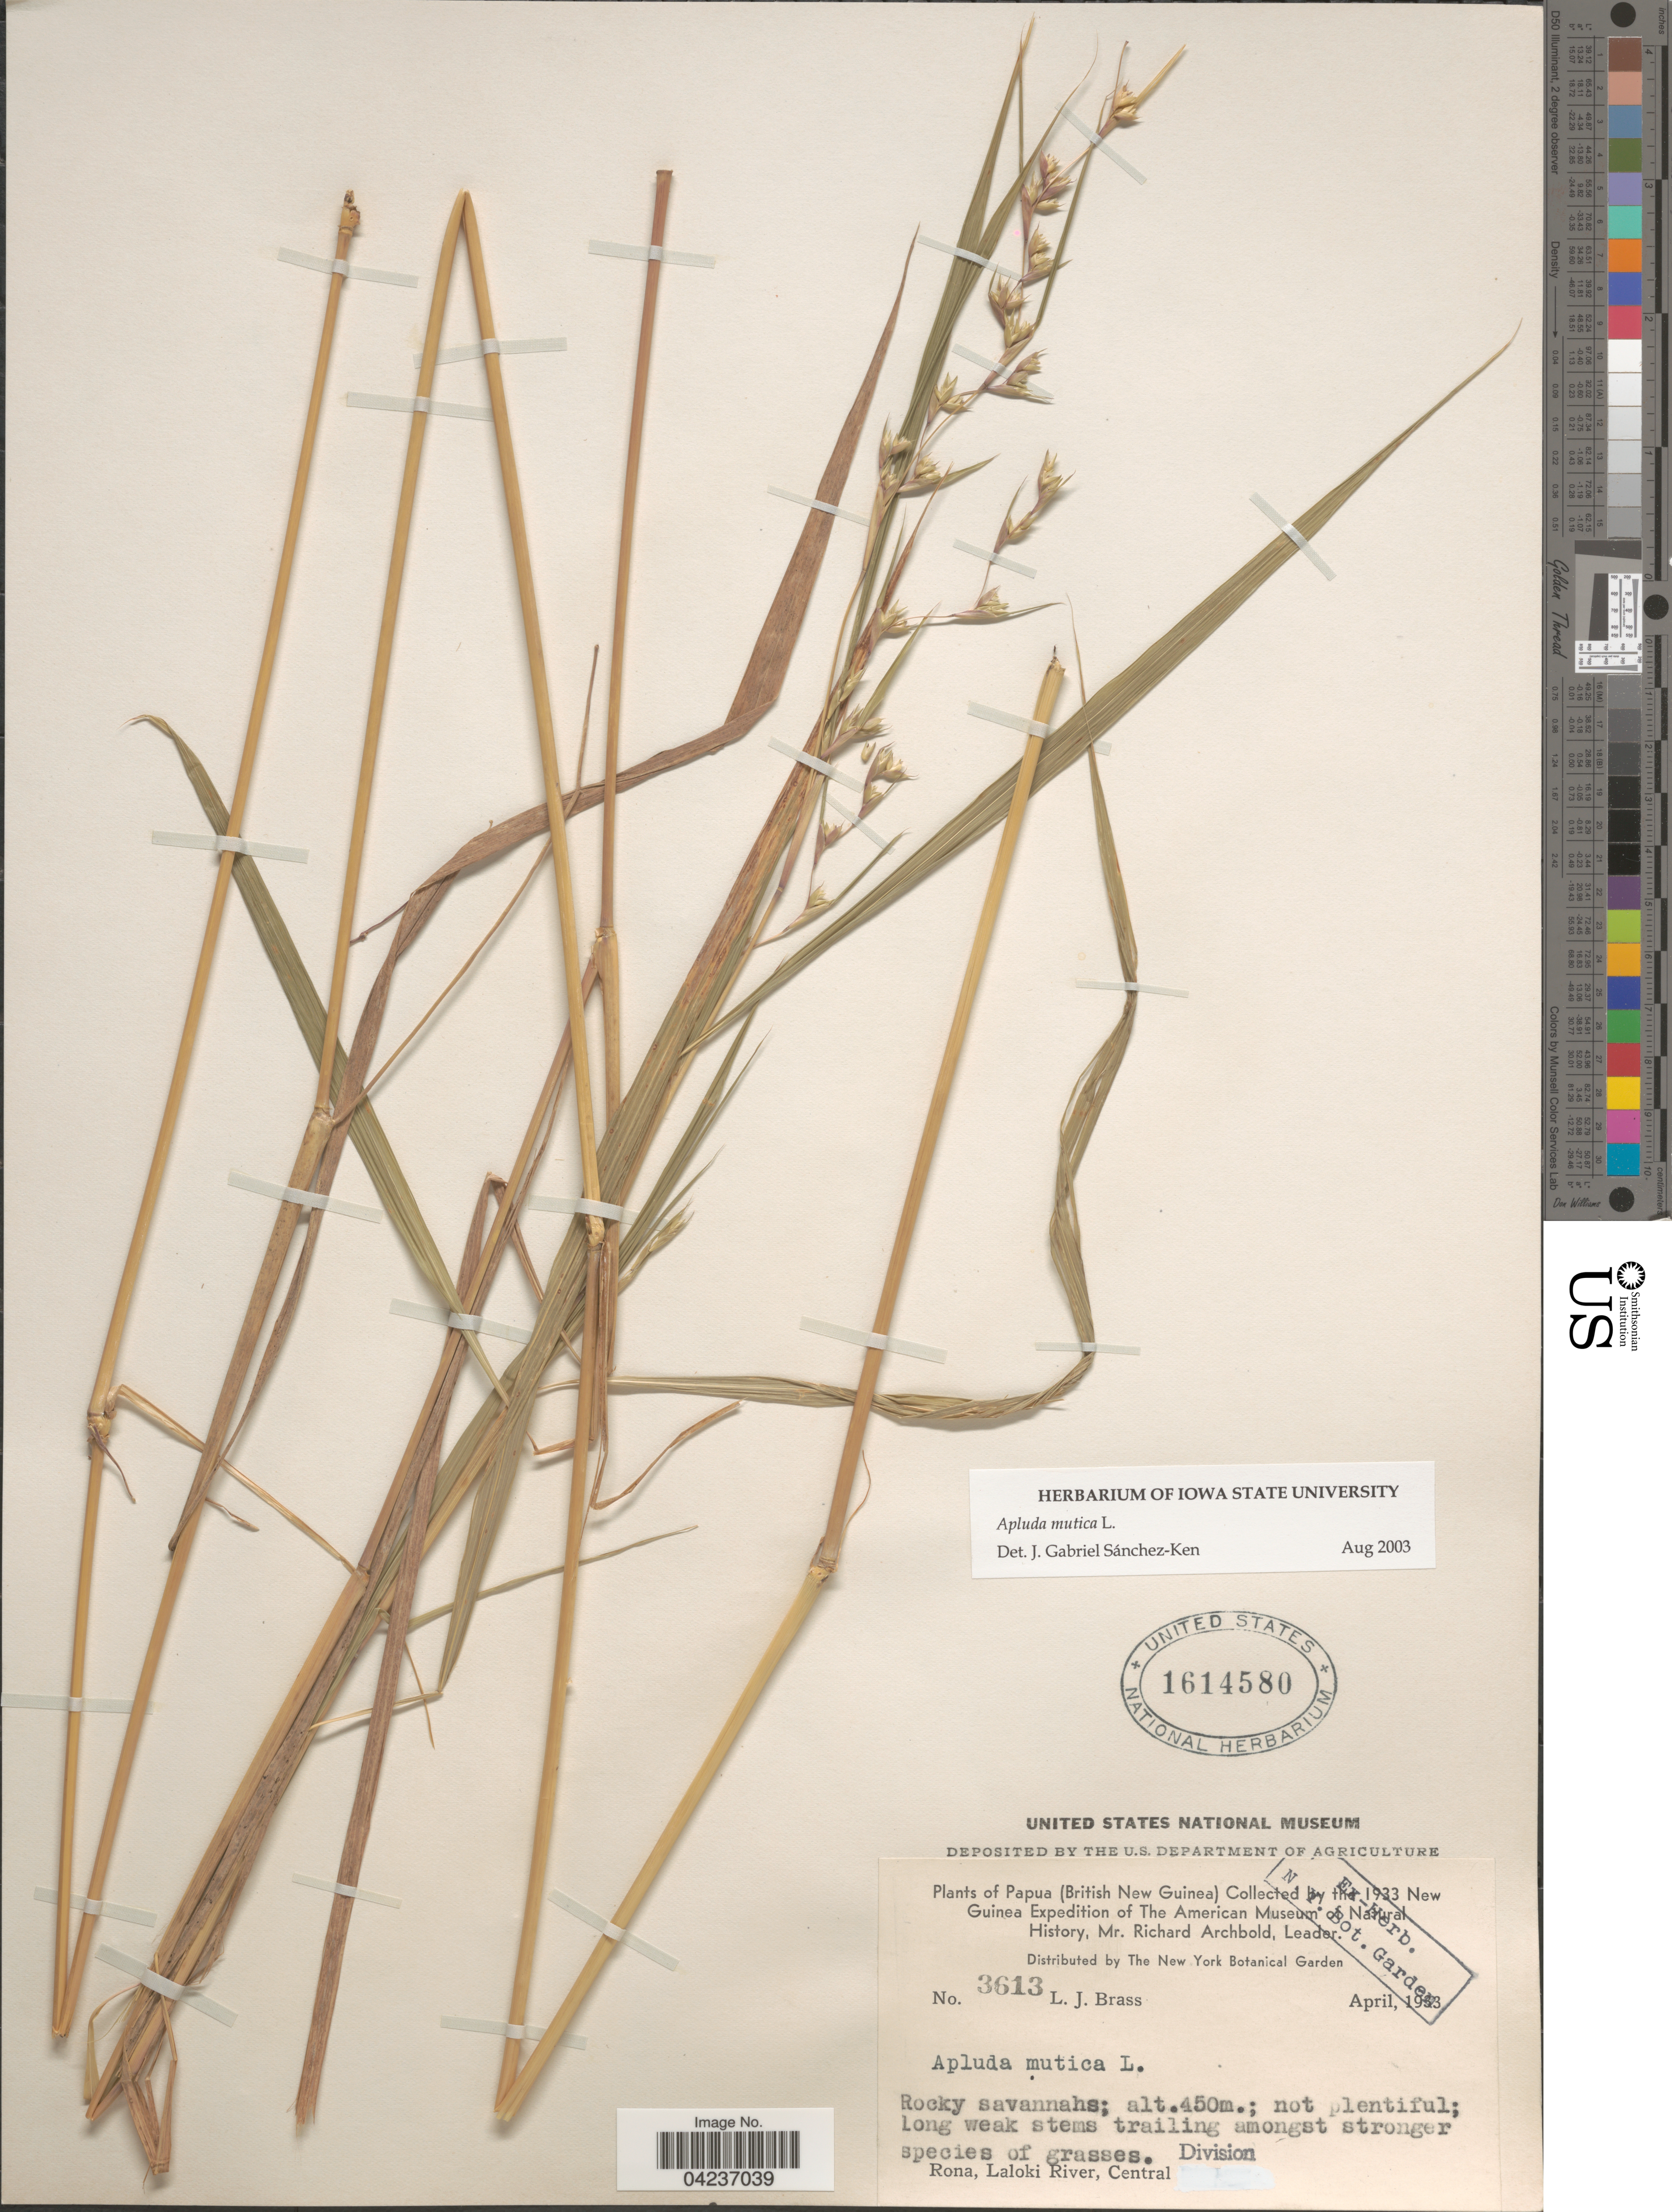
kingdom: Plantae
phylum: Tracheophyta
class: Liliopsida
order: Poales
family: Poaceae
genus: Apluda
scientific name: Apluda mutica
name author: L.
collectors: L. J. Brass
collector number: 3613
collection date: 1933-04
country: Papua New Guinea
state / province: Central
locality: (British New Guinea). The 1933 New Guinea Expedition of The American Museum of Natural History. Rona, Laloki River, Central Division.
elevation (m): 450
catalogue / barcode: US 1614580